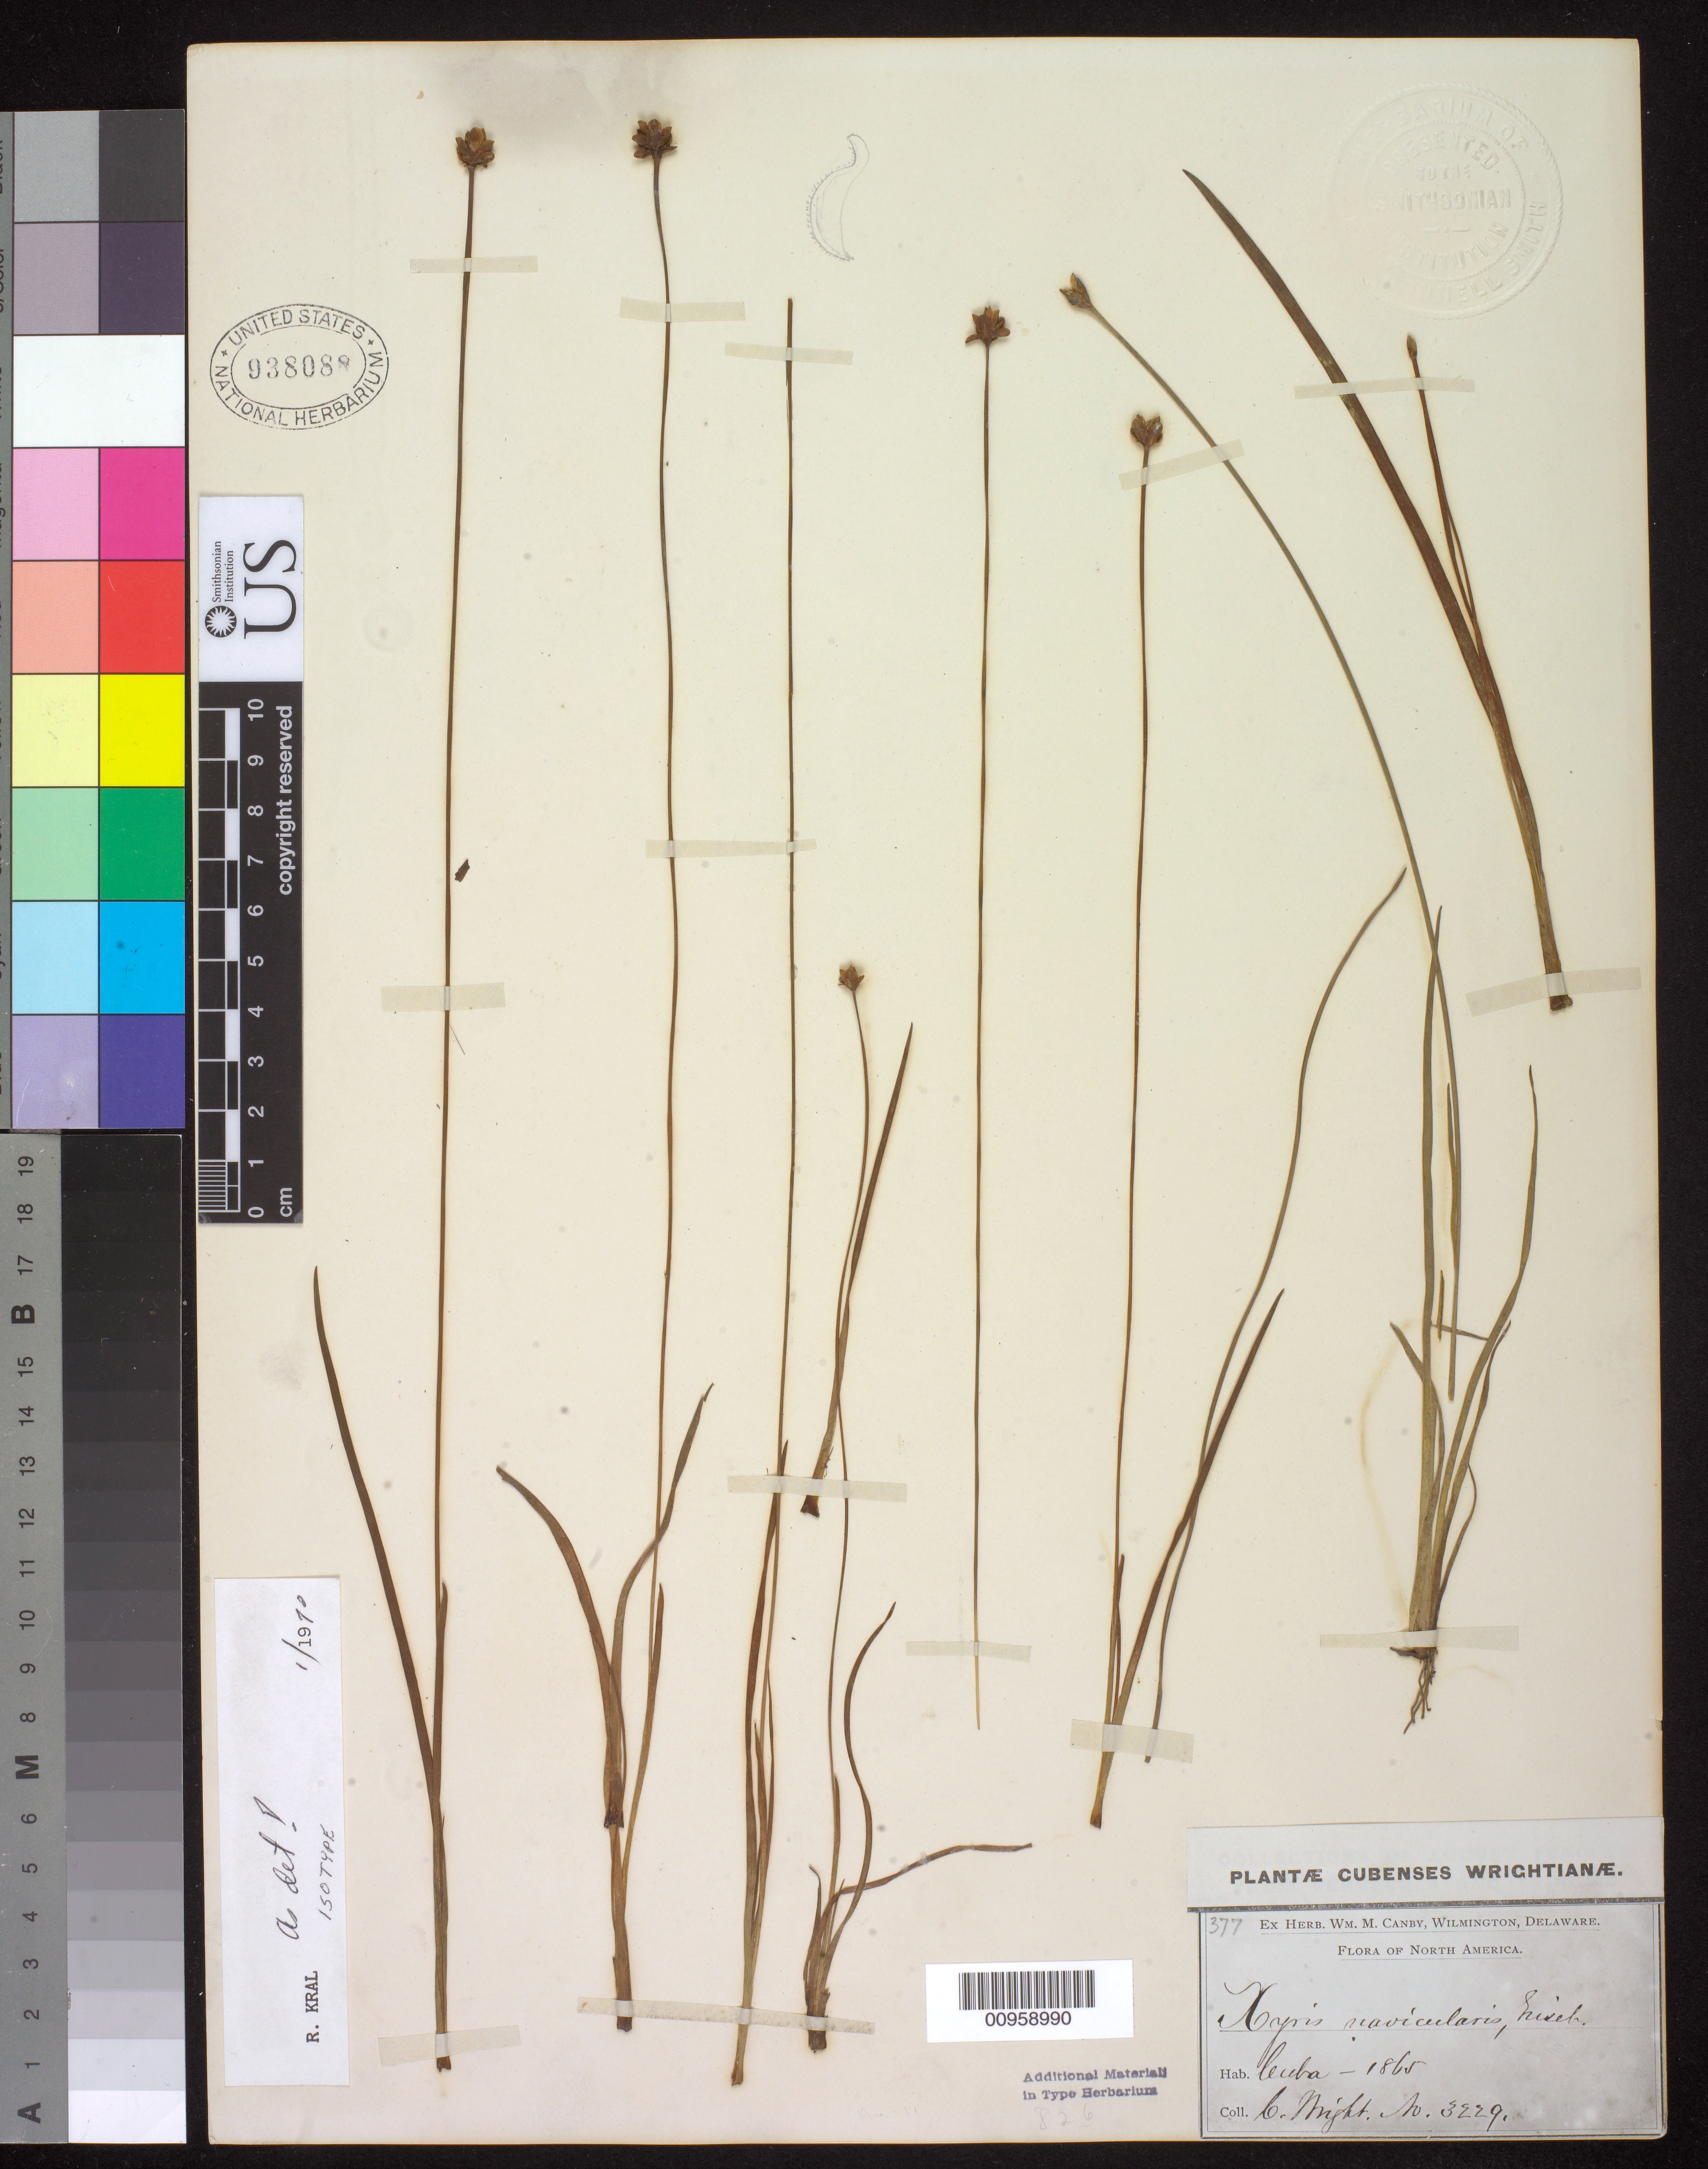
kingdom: Plantae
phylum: Tracheophyta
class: Liliopsida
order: Poales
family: Xyridaceae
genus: Xyris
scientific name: Xyris navicularis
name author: Griseb.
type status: Isotype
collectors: C. Wright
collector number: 3229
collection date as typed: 1865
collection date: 1865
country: Cuba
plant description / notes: Specimen ex John Donnell Smith Herbarium.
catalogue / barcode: US 938088